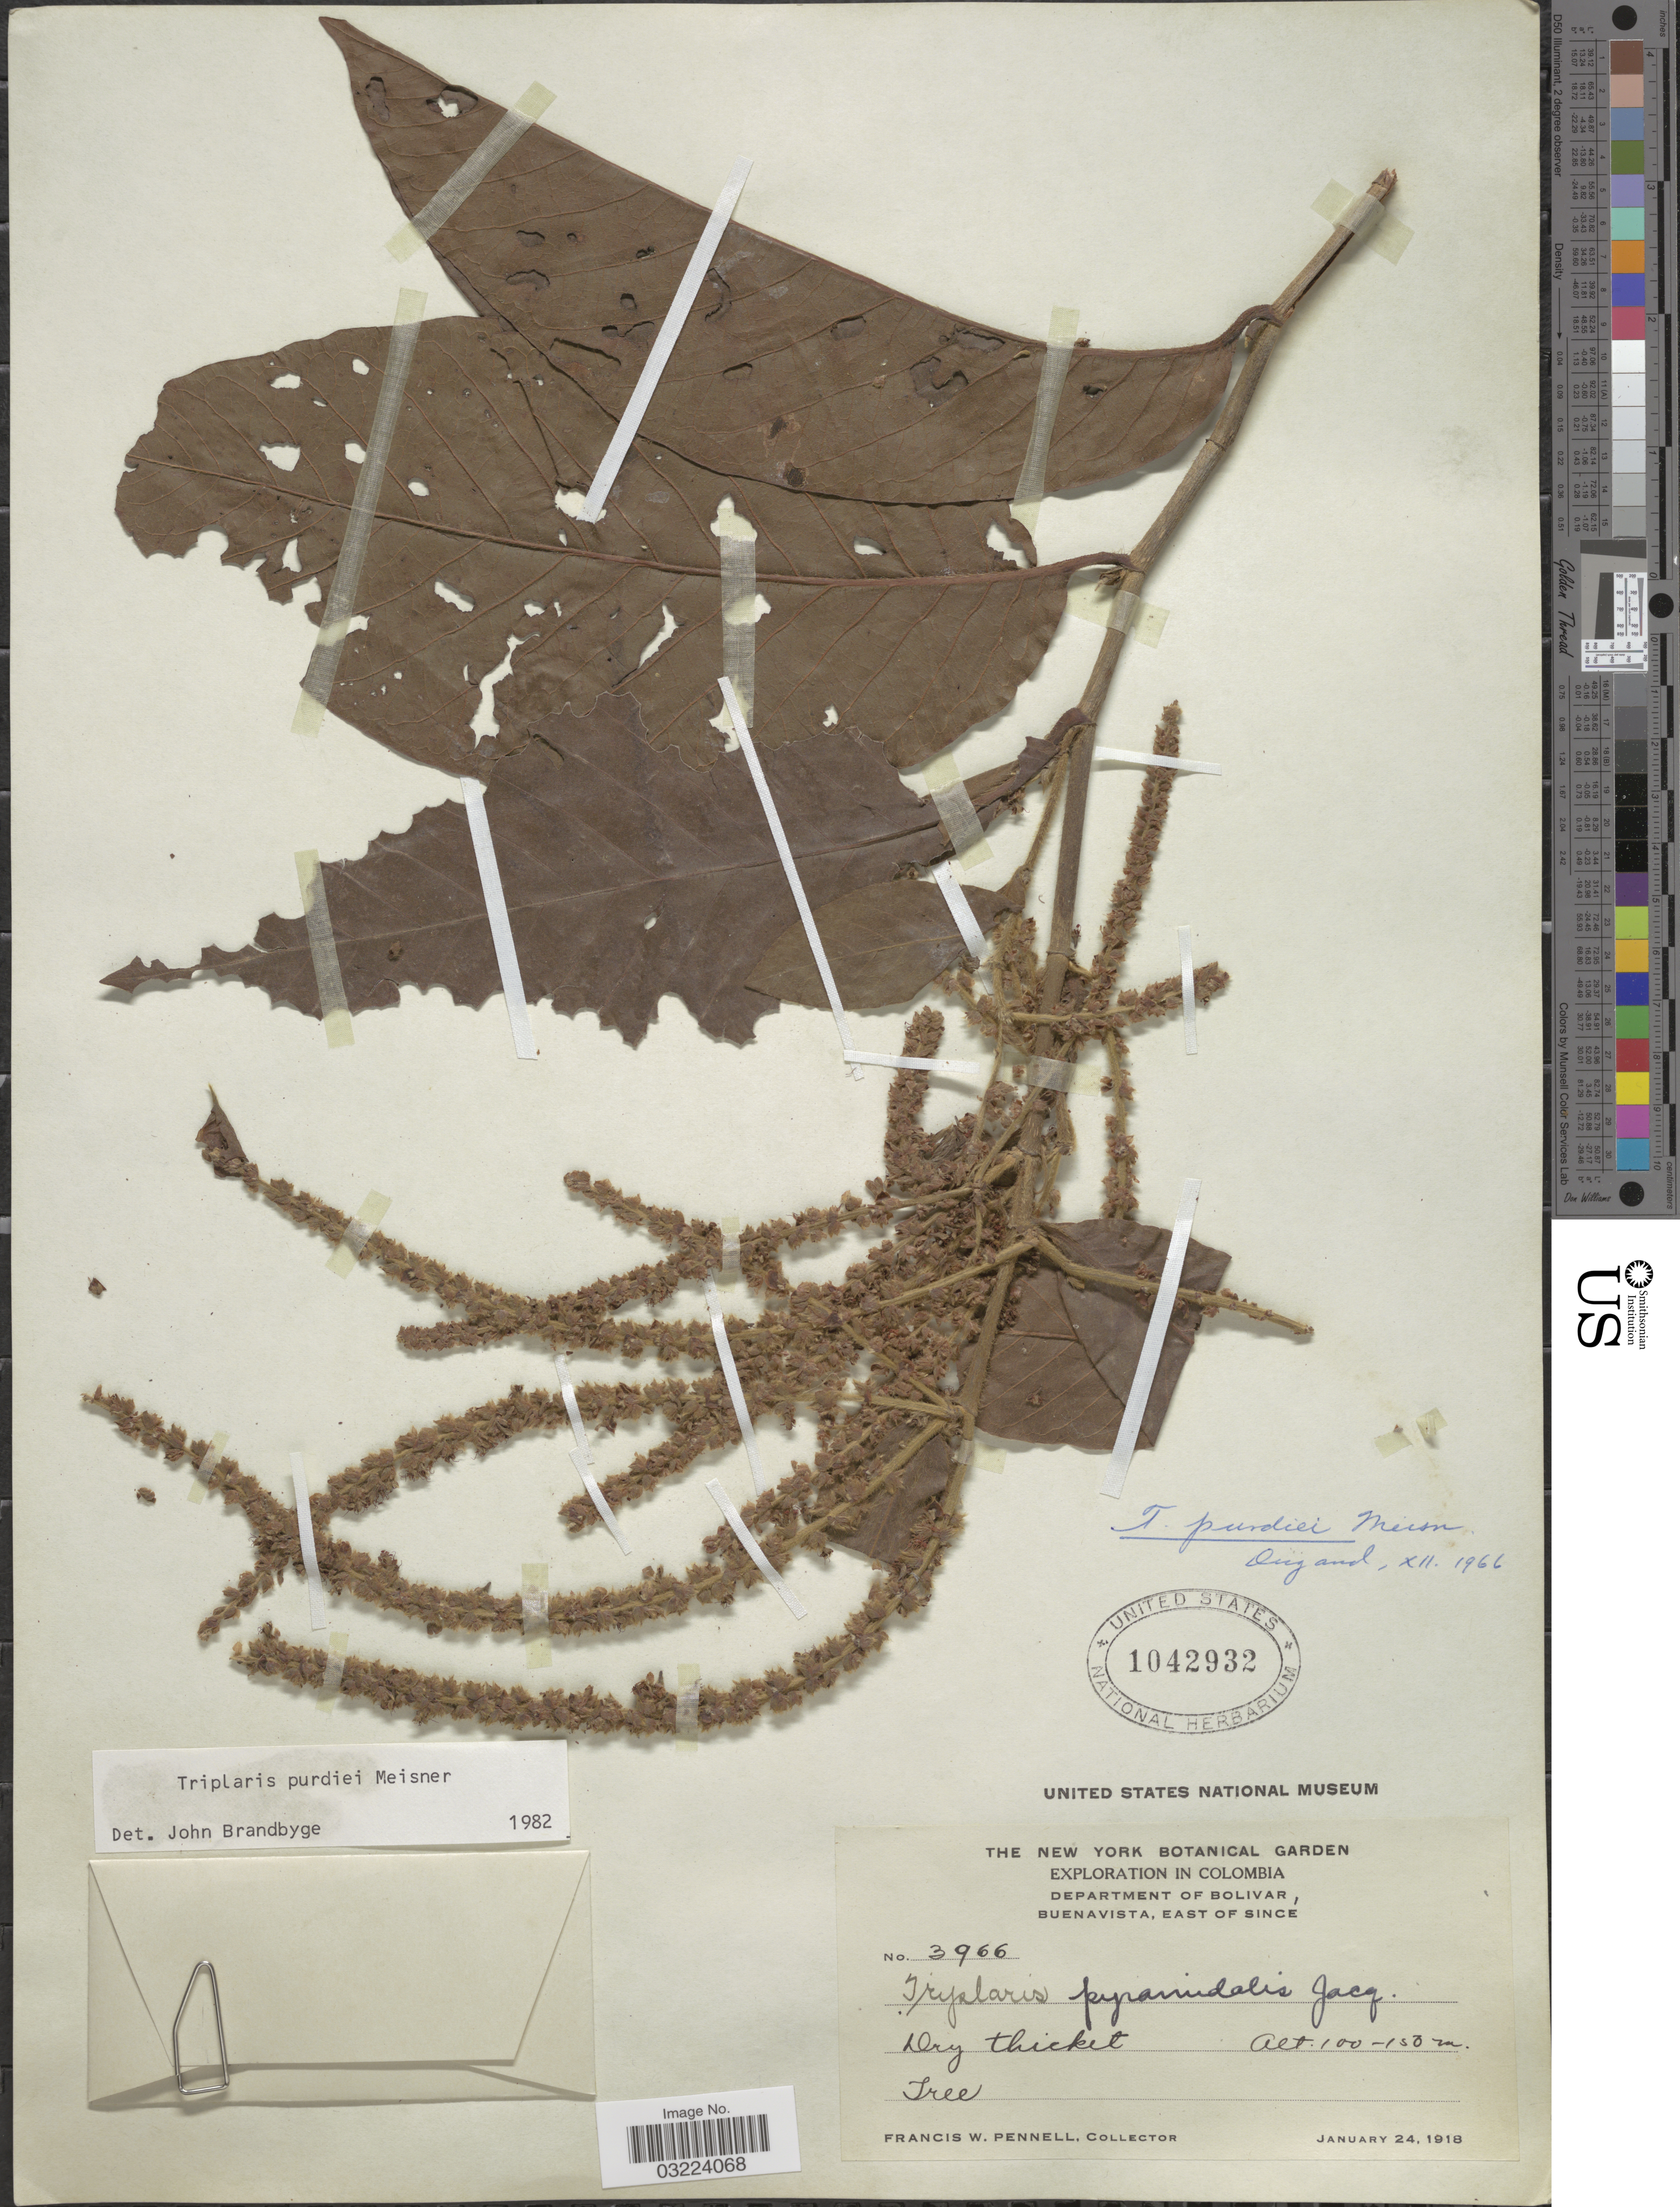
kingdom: Plantae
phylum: Tracheophyta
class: Magnoliopsida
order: Caryophyllales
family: Polygonaceae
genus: Triplaris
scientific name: Triplaris purdiei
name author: Meisn.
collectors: F. W. Pennell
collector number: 3966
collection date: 1918-01-24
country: Colombia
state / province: Bolívar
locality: Department of Bolivar, Buenavista, East of Since.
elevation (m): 100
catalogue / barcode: US 1042932